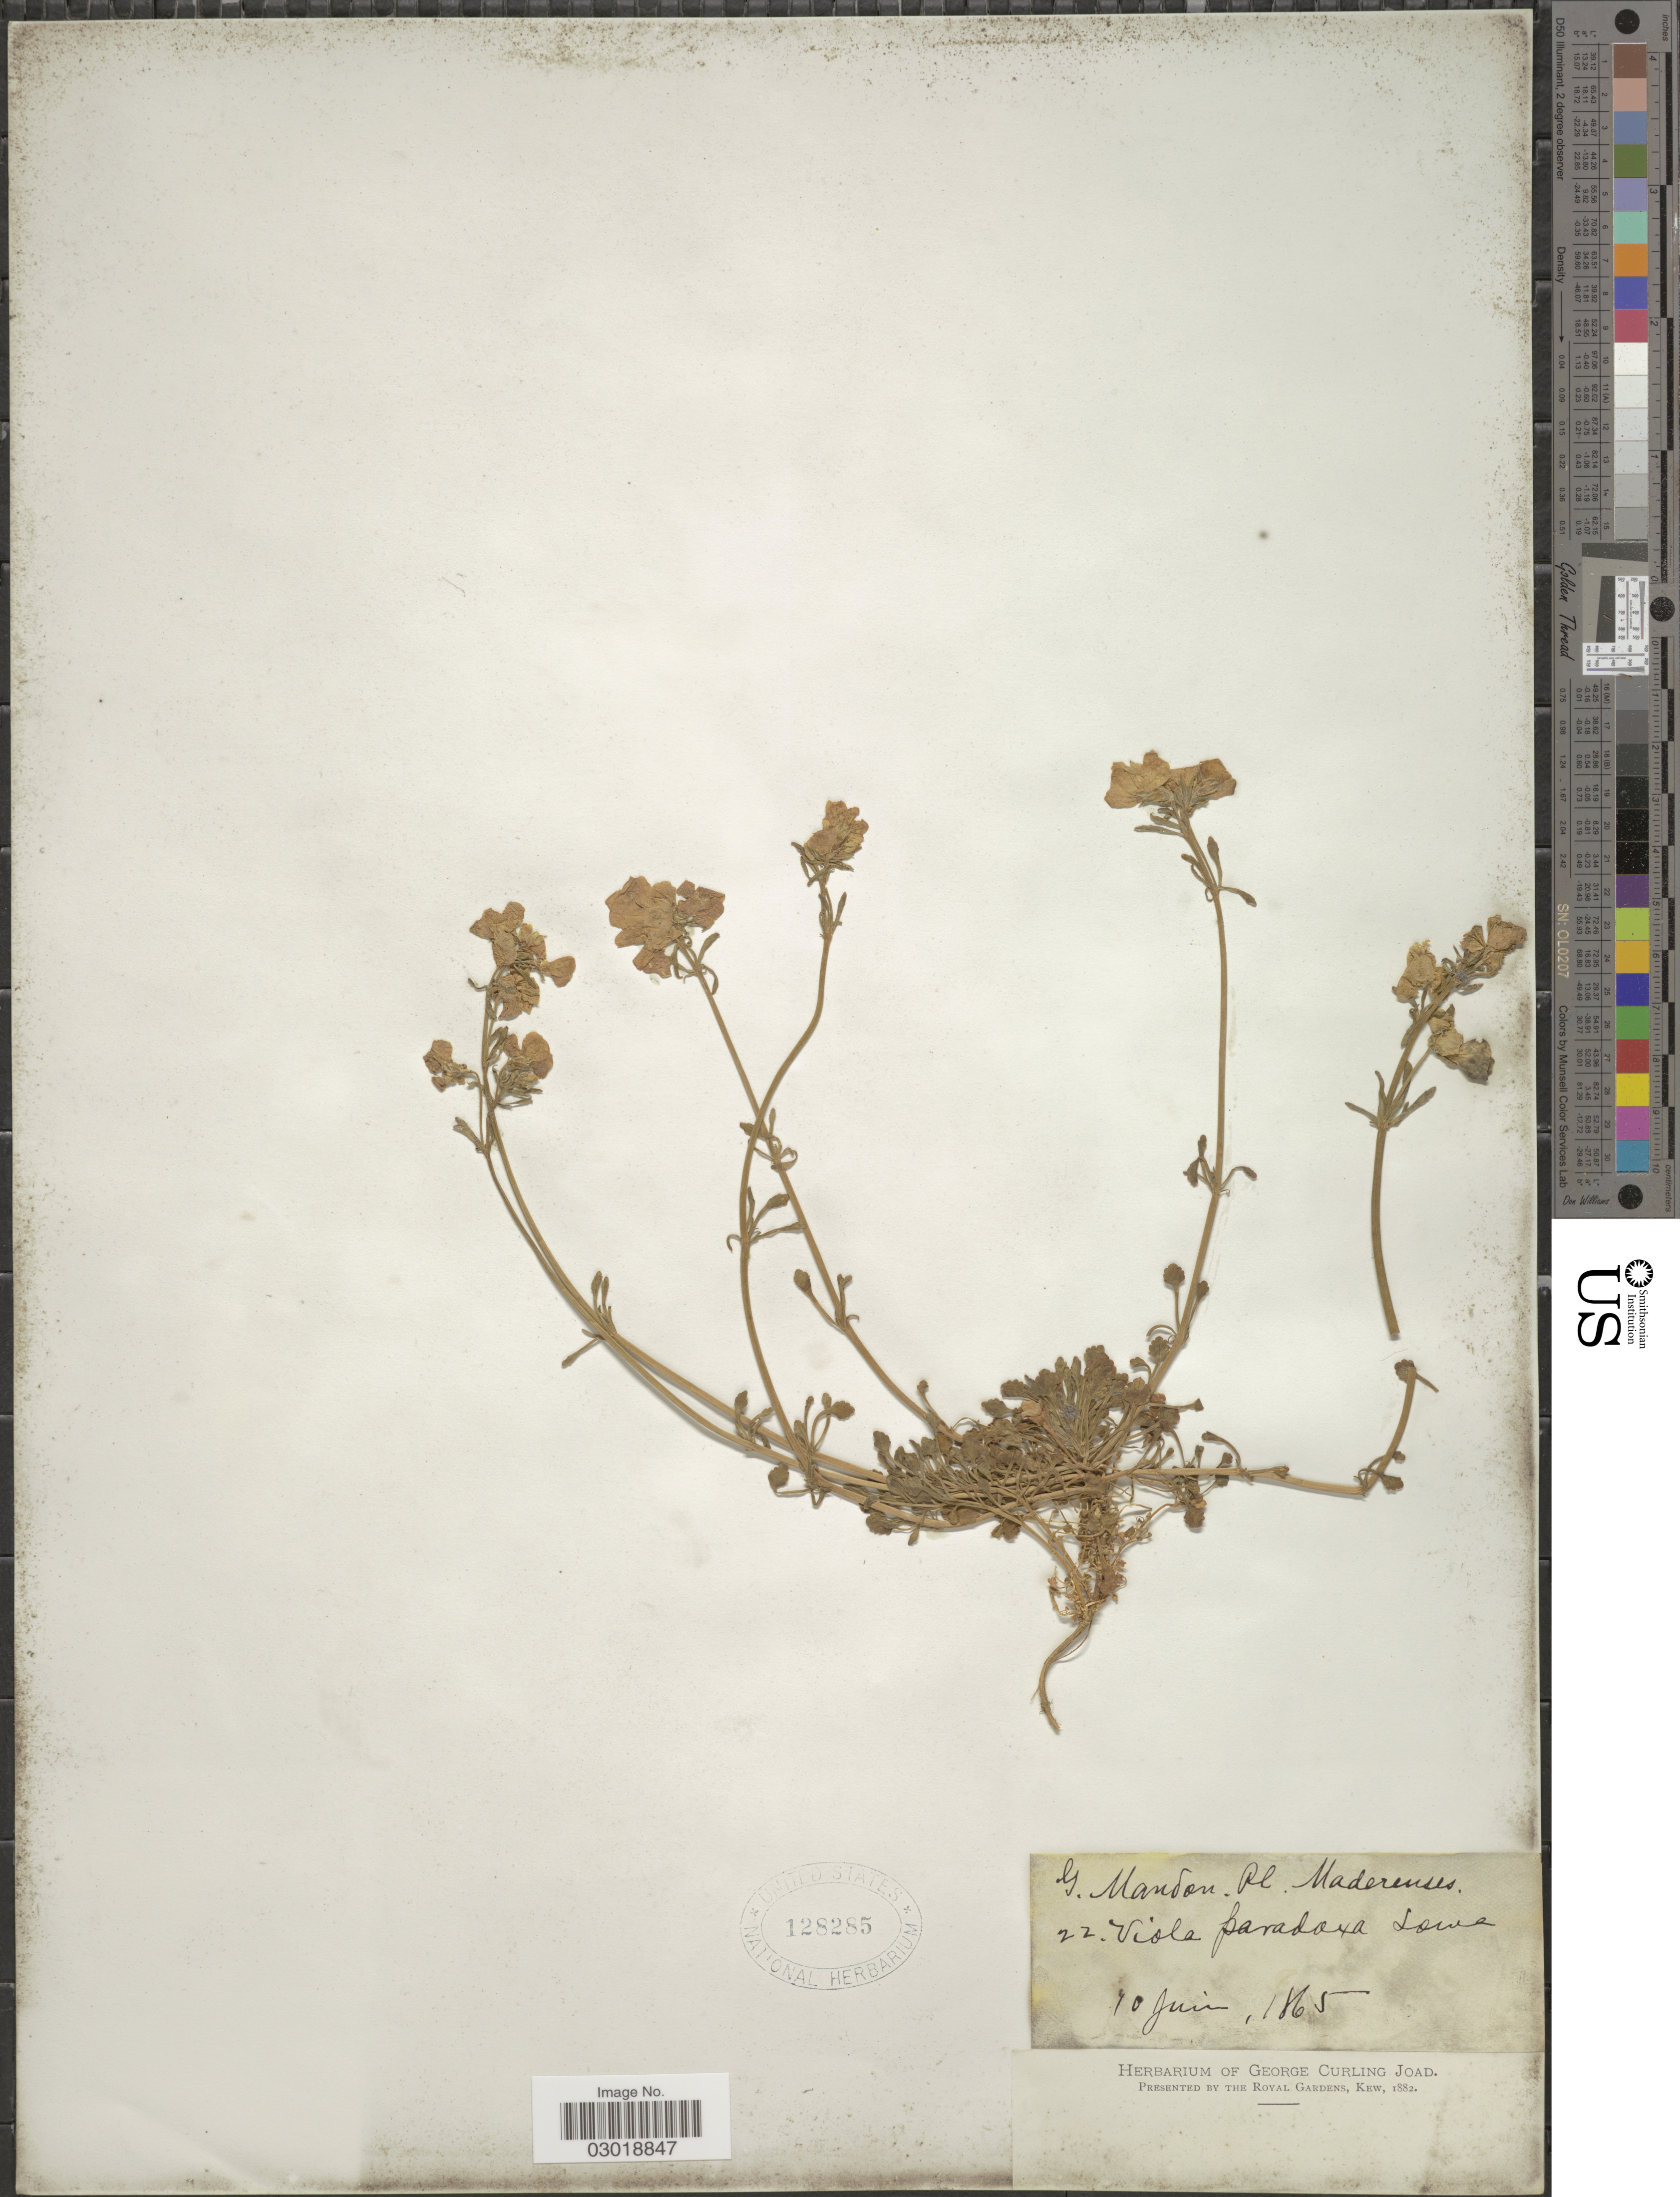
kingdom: Plantae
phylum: Tracheophyta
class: Magnoliopsida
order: Malpighiales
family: Violaceae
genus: Viola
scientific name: Viola paradoxa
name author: Lowe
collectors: G. Mandon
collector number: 22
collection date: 1865-06-10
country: Portugal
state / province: Madeira (Aut. Reg.)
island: Madeira Is.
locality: Maderenses.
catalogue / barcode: US 128285